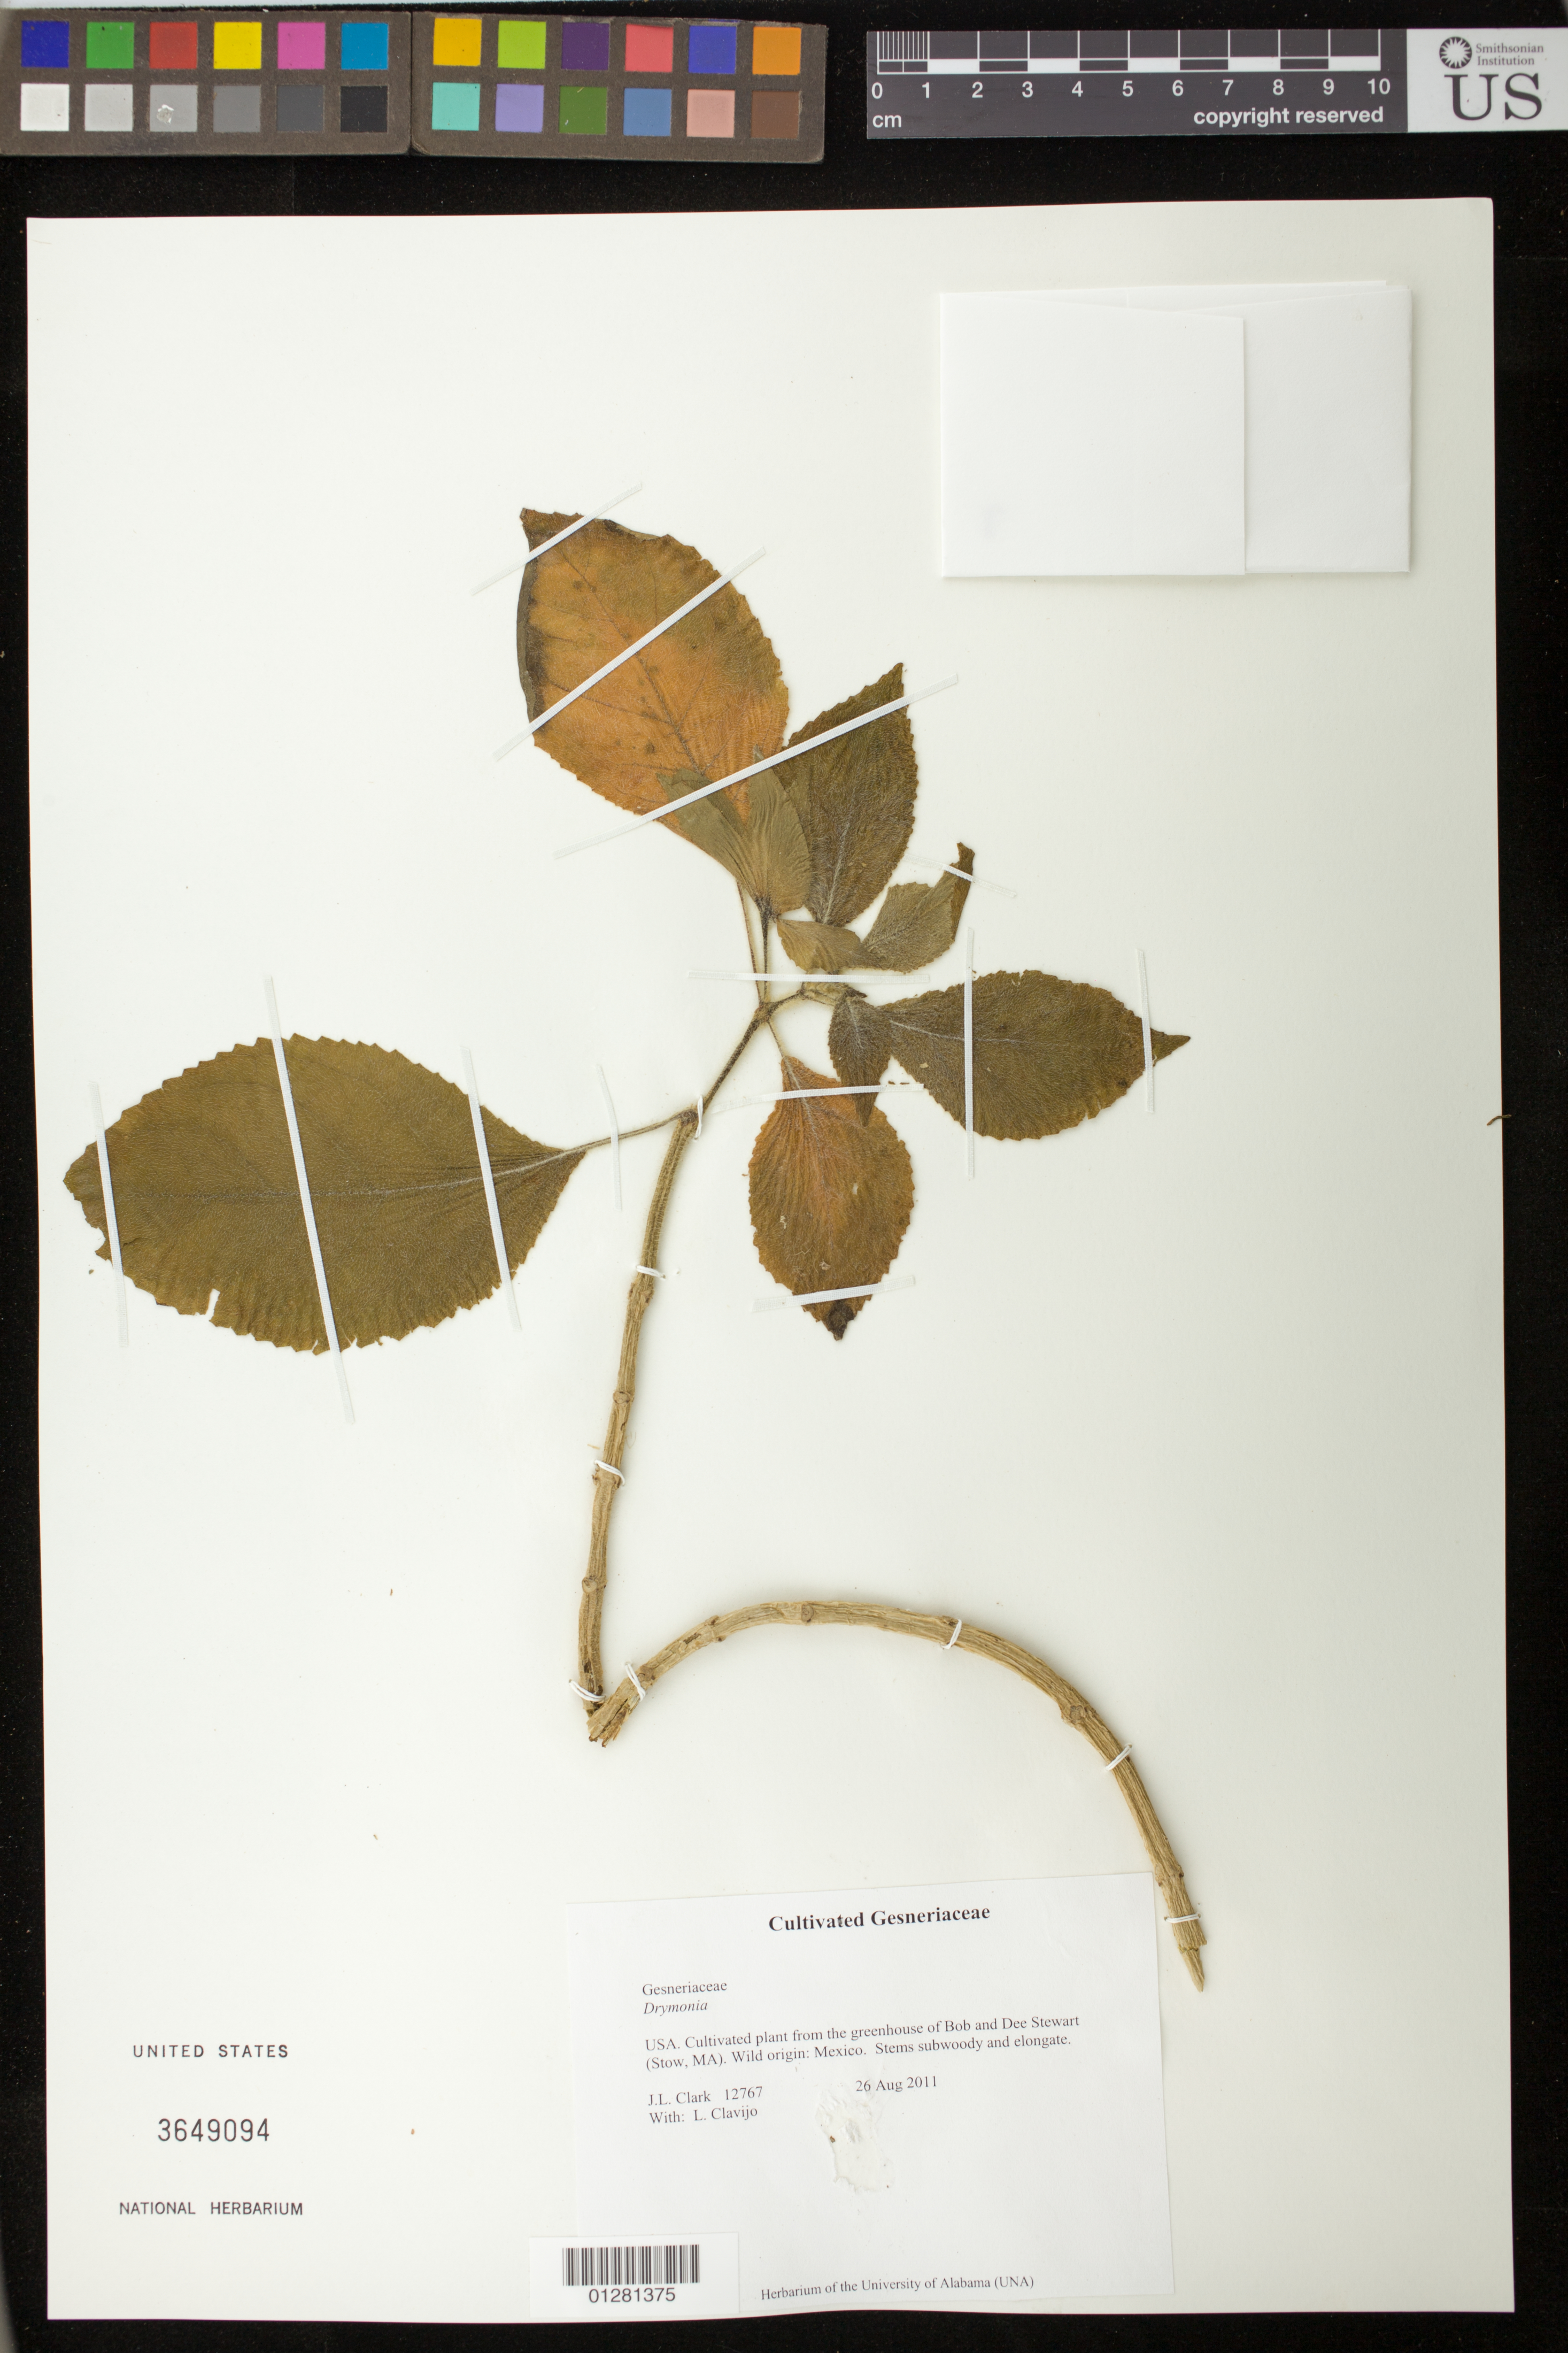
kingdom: Plantae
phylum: Tracheophyta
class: Magnoliopsida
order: Lamiales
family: Gesneriaceae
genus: Drymonia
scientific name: Drymonia sp.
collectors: J. L. Clark & L. Clavijo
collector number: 12767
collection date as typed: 26 Aug 2011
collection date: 2011-08-26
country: United States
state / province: Massachusetts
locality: Stow. Greenhouse of Bob and Dee Stewart.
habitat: Cultivated.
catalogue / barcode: US 3649094